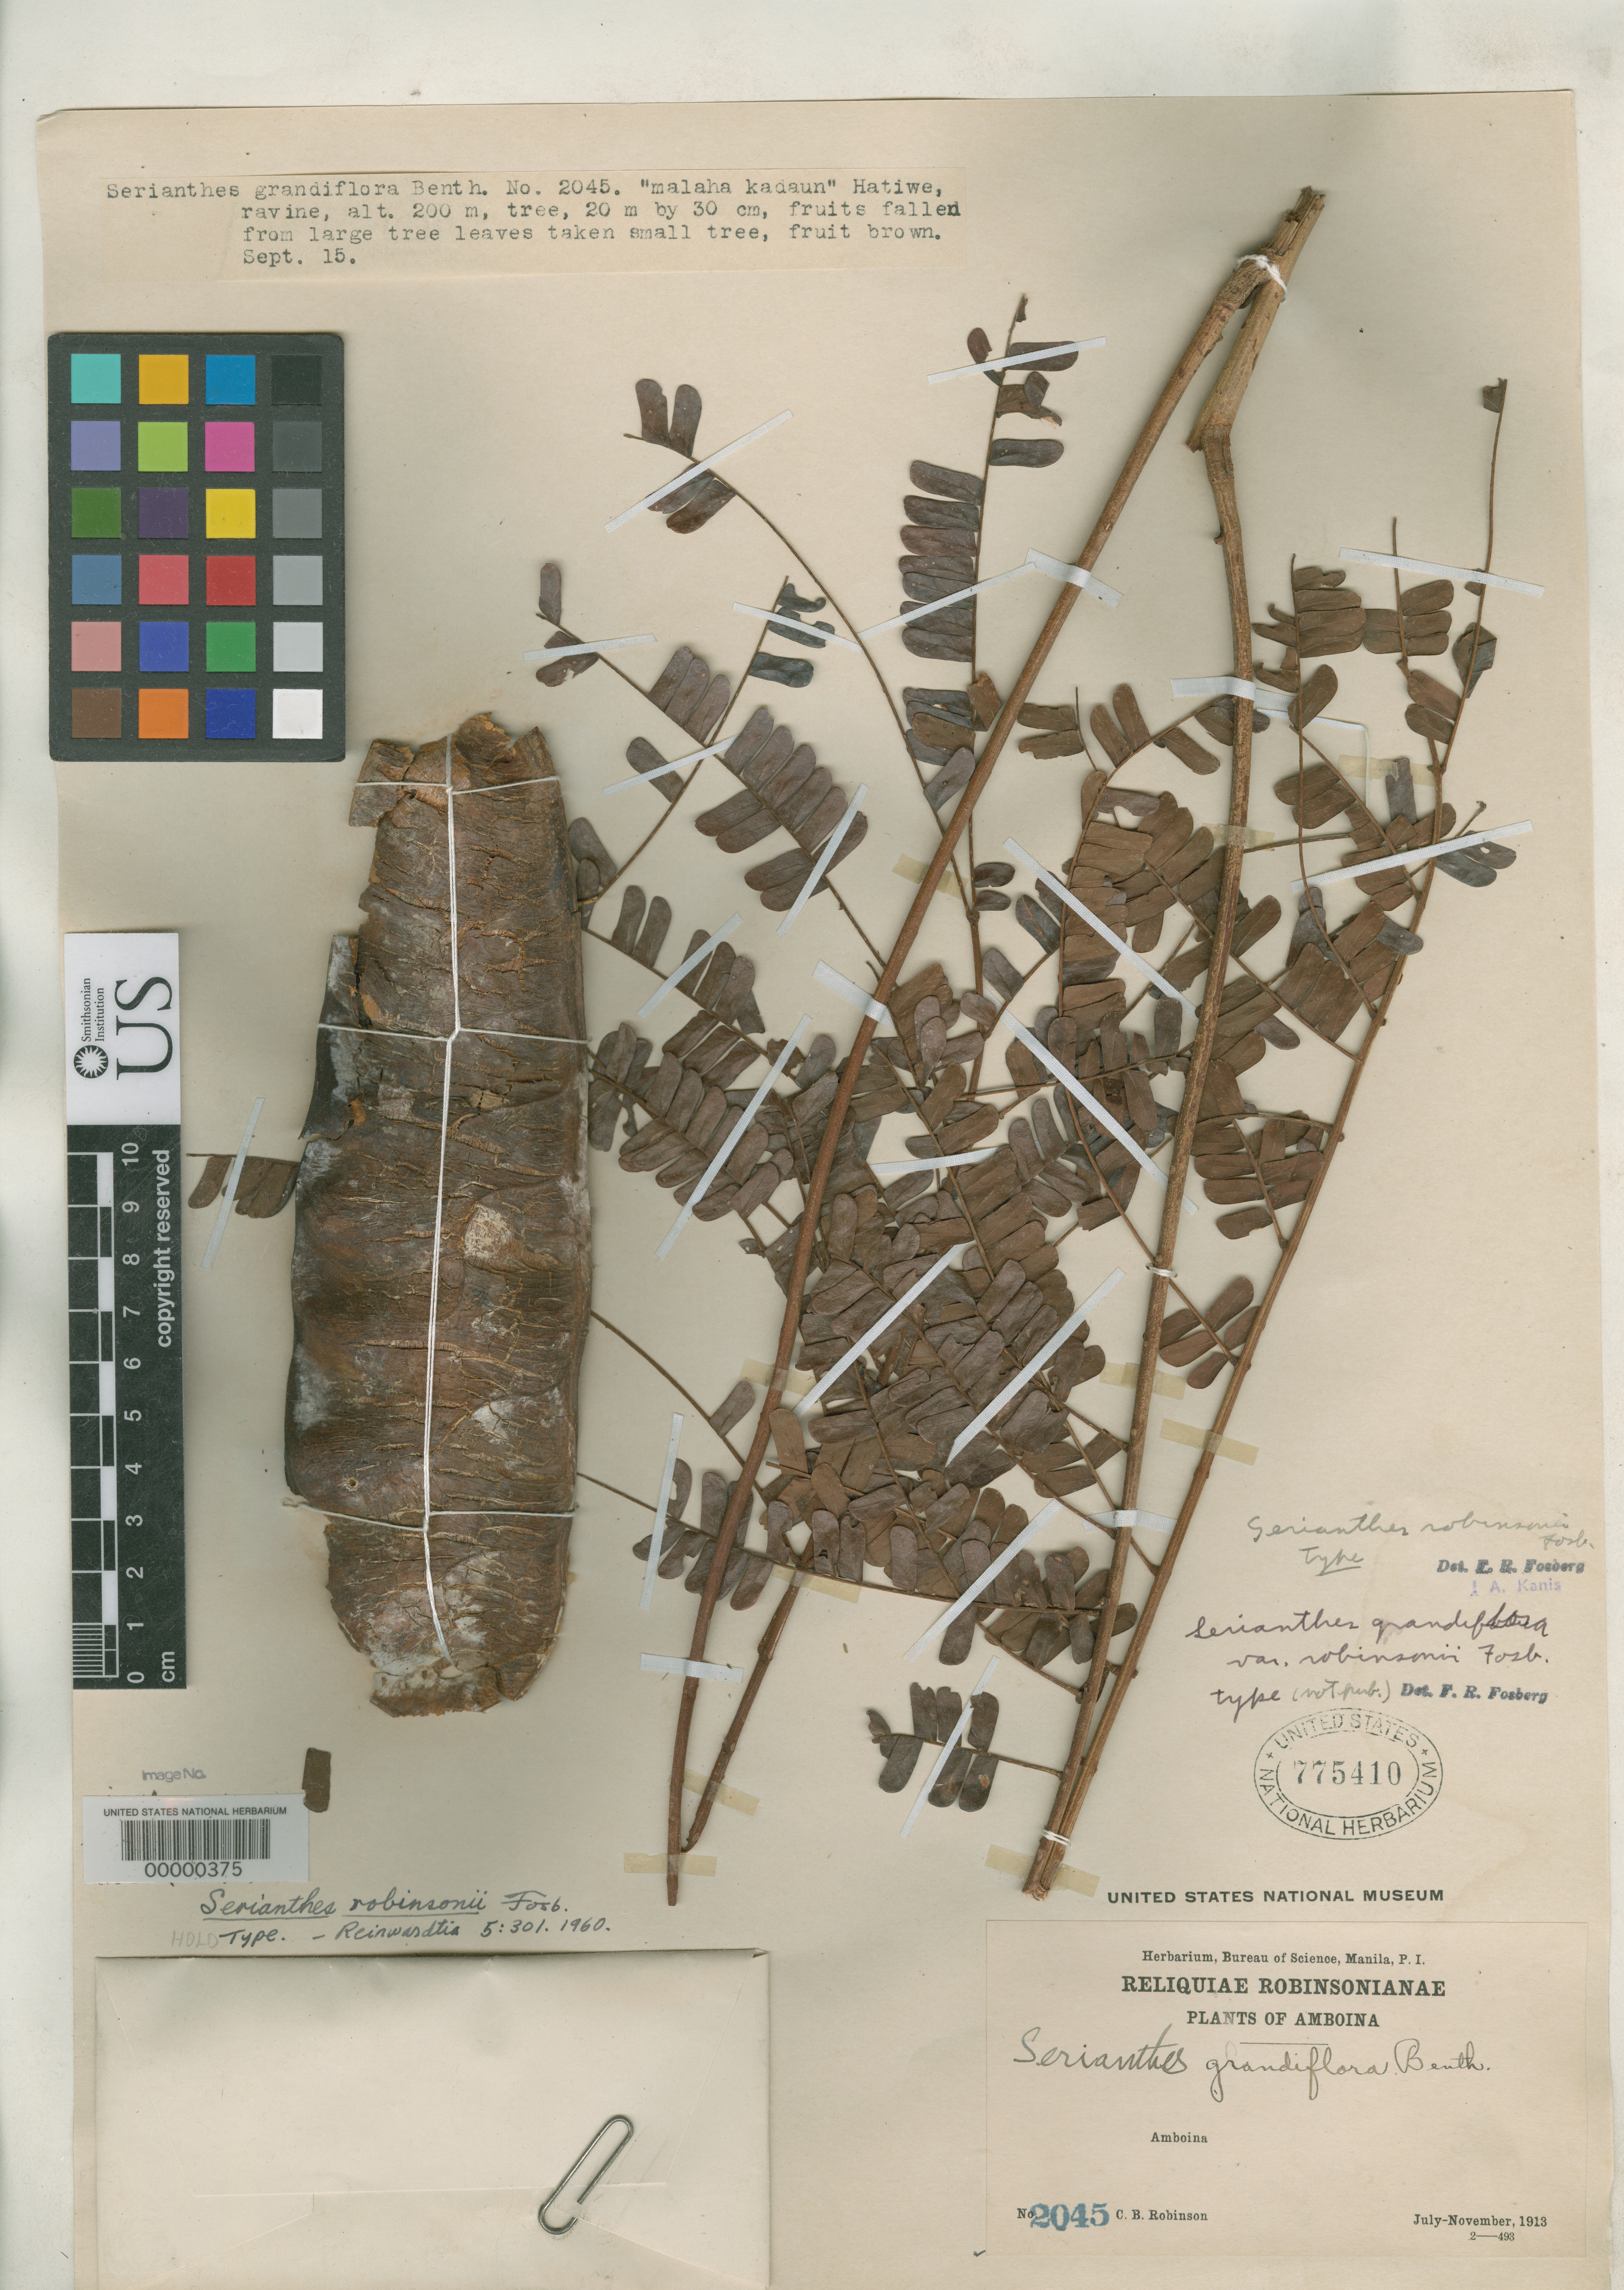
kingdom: Plantae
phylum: Tracheophyta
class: Magnoliopsida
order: Fabales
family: Fabaceae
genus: Serianthes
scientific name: Serianthes robinsonii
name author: Fosberg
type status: Holotype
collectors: C. Robinson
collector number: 2045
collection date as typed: Jul 1913 to -- Nov 1913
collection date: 1913-07/1913-11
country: Indonesia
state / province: Maluku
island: Amboina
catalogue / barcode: US 775410